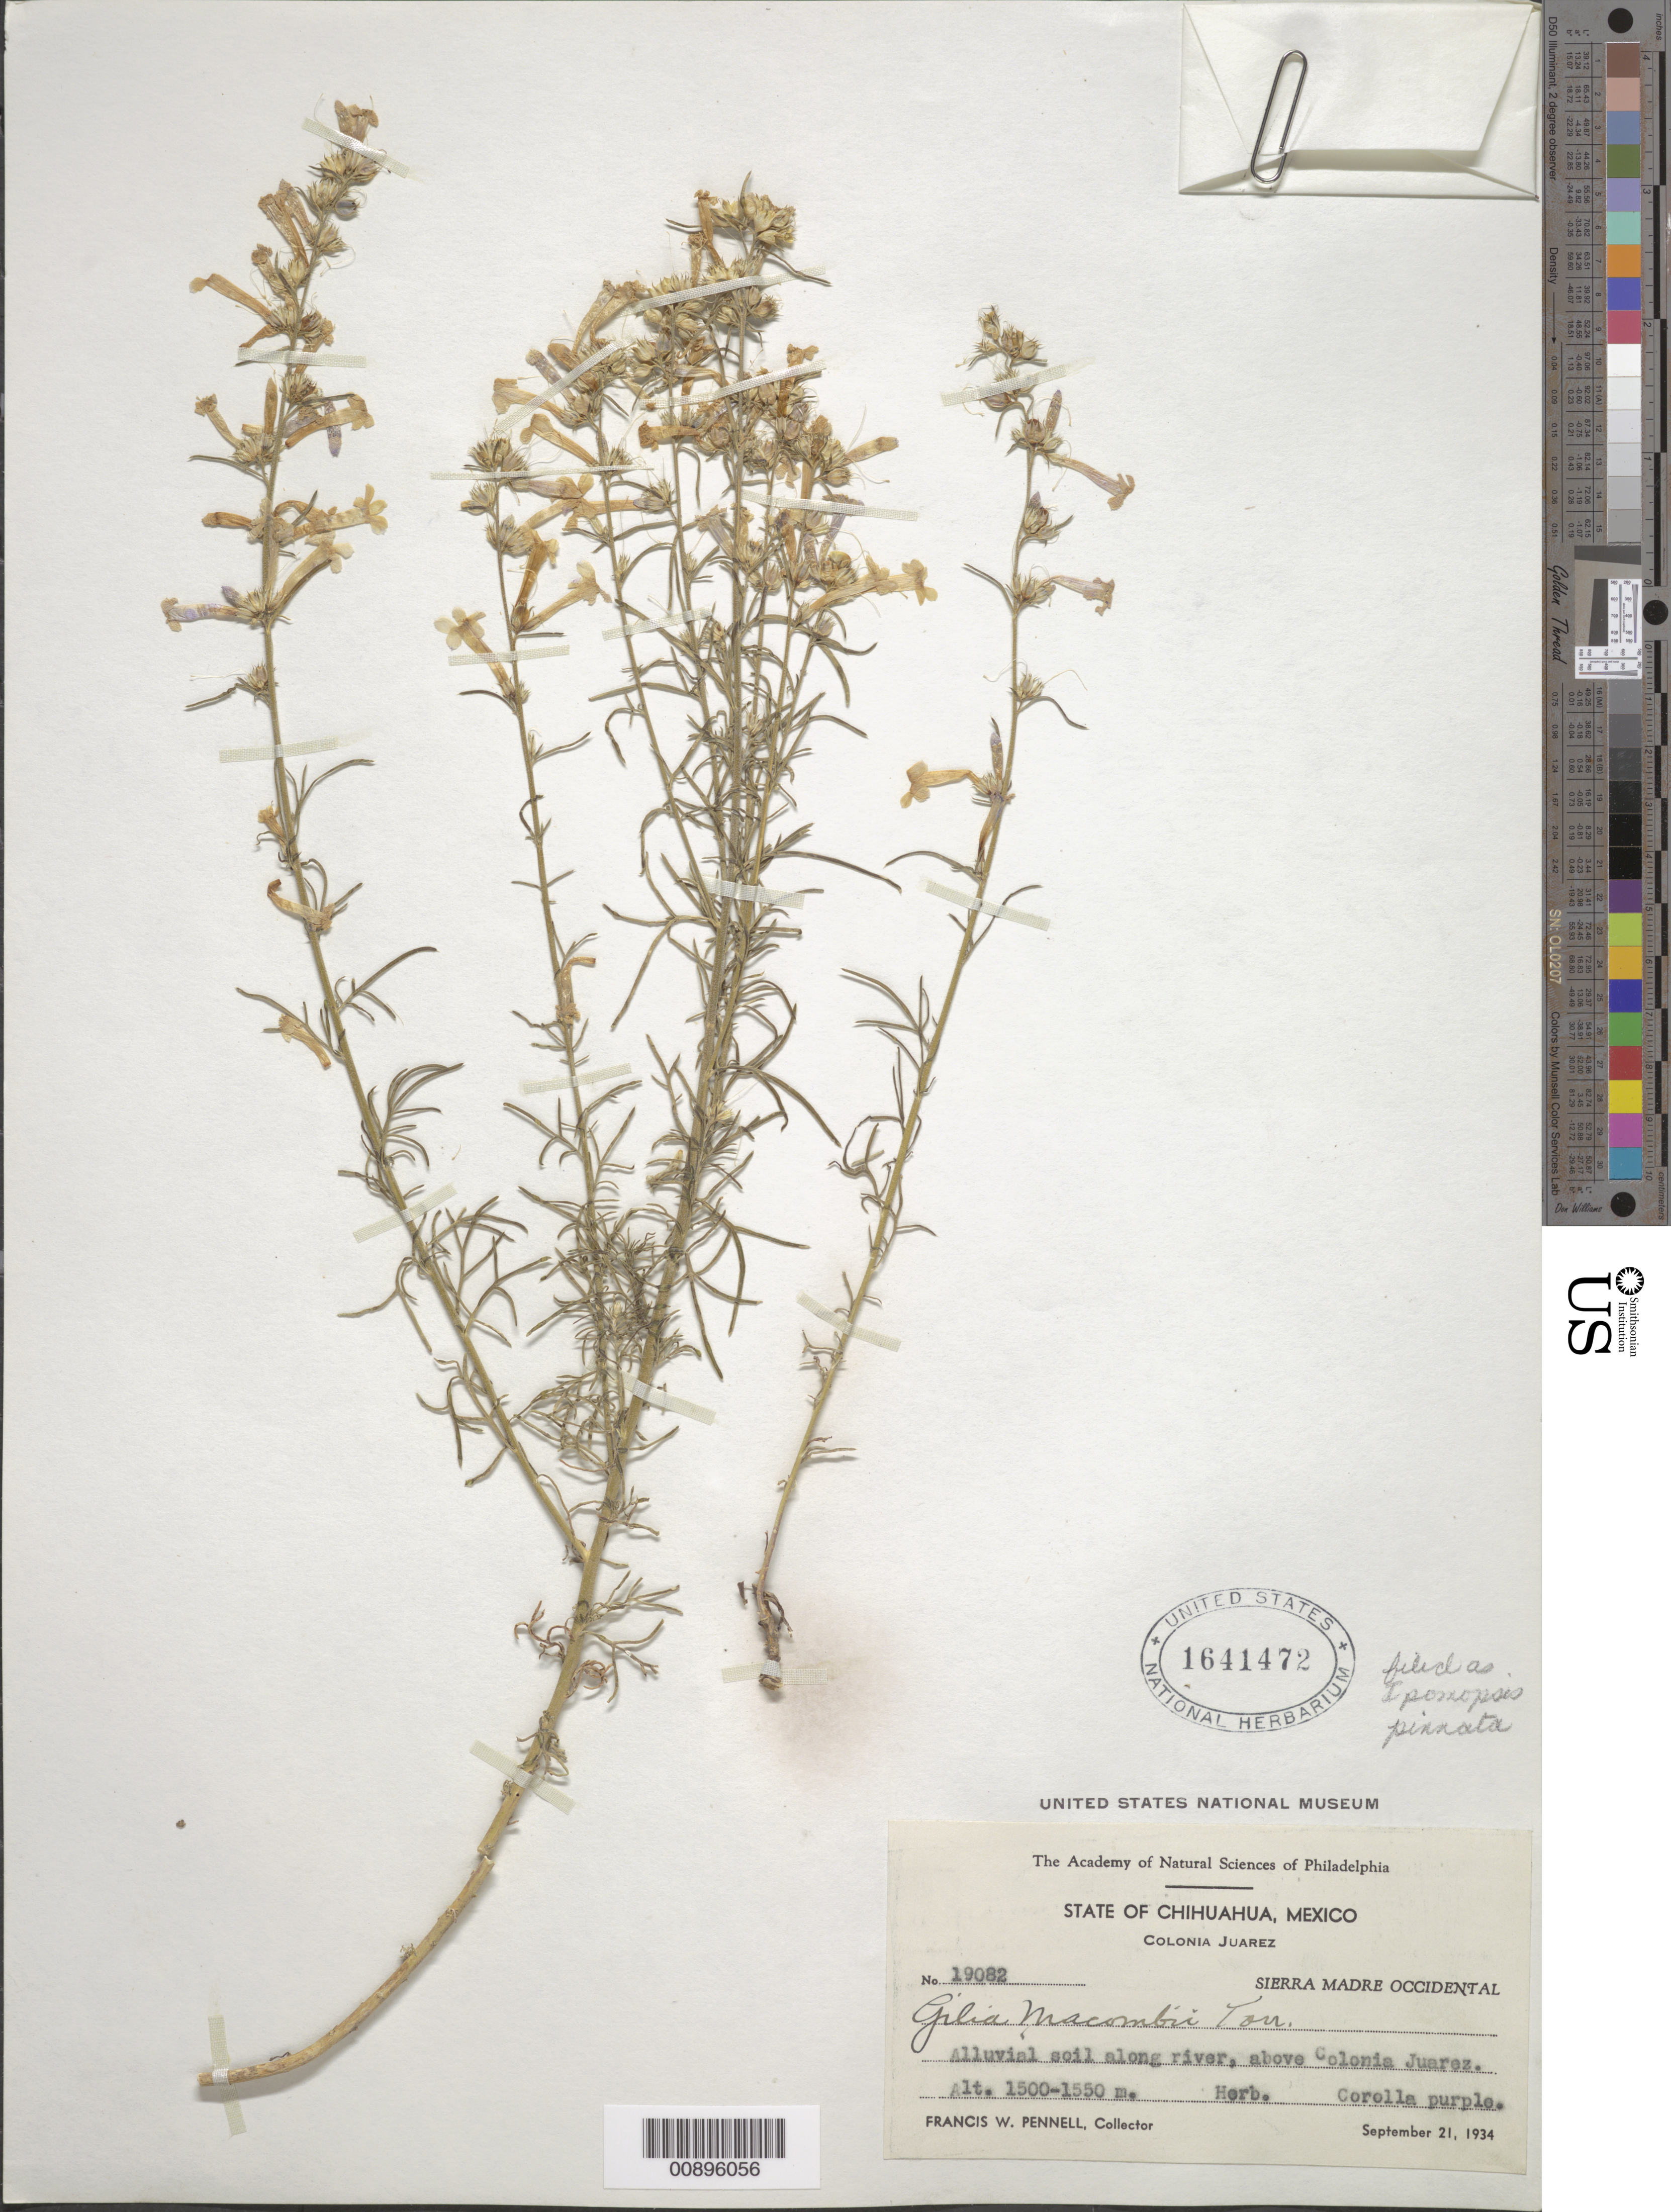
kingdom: Plantae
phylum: Tracheophyta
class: Magnoliopsida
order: Ericales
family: Polemoniaceae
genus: Ipomopsis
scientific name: Ipomopsis pinnata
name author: (Cav.) V.E. Grant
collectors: F. W. Pennell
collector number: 19082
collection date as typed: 21 Sep 1934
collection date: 1934-09-21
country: Mexico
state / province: Chihuahua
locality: Along river above Colonia Juárez. Sierra Madre Occidental, Chihuahua.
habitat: Alluvial soil along river.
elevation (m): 1550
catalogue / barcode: US 1641472